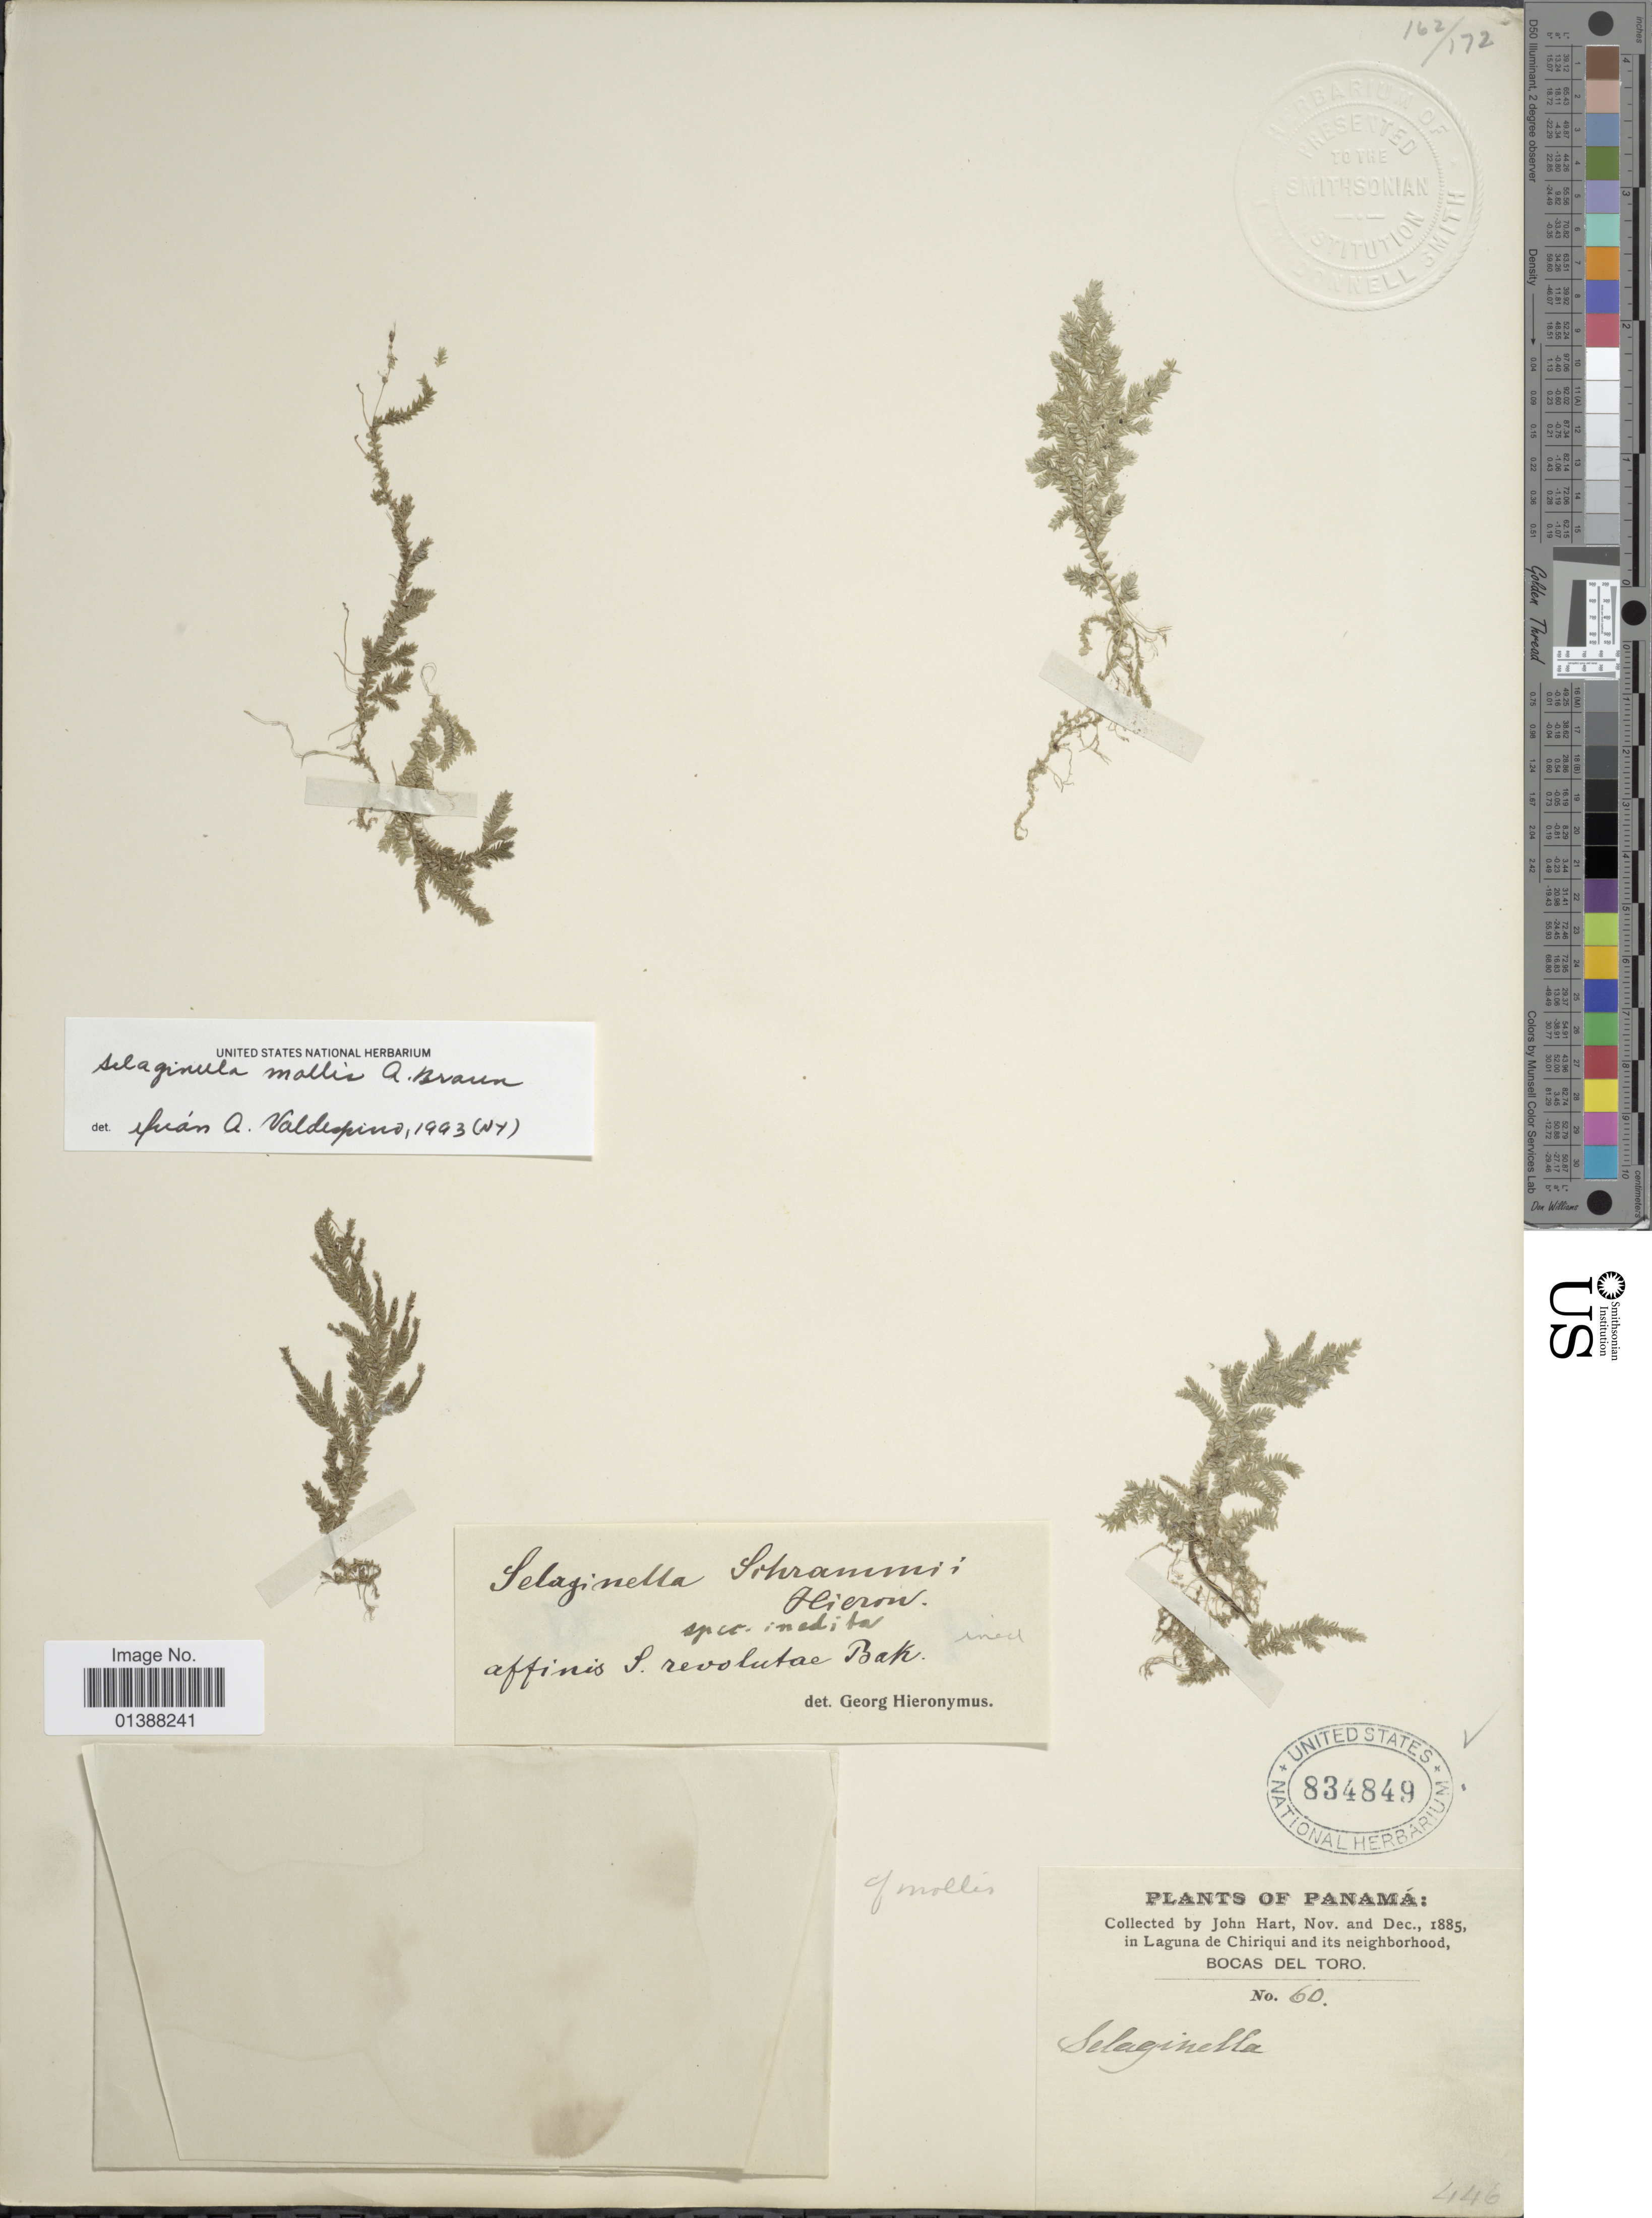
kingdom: Plantae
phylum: Tracheophyta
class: Lycopodiopsida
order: Selaginellales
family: Selaginellaceae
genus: Selaginella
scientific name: Selaginella mollis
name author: A. Braun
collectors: J. Hart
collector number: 60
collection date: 1885-11/1885-12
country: Panama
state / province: Bocas del Toro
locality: In Laguna de Chiriqui and its neighborhood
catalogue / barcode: US 834849